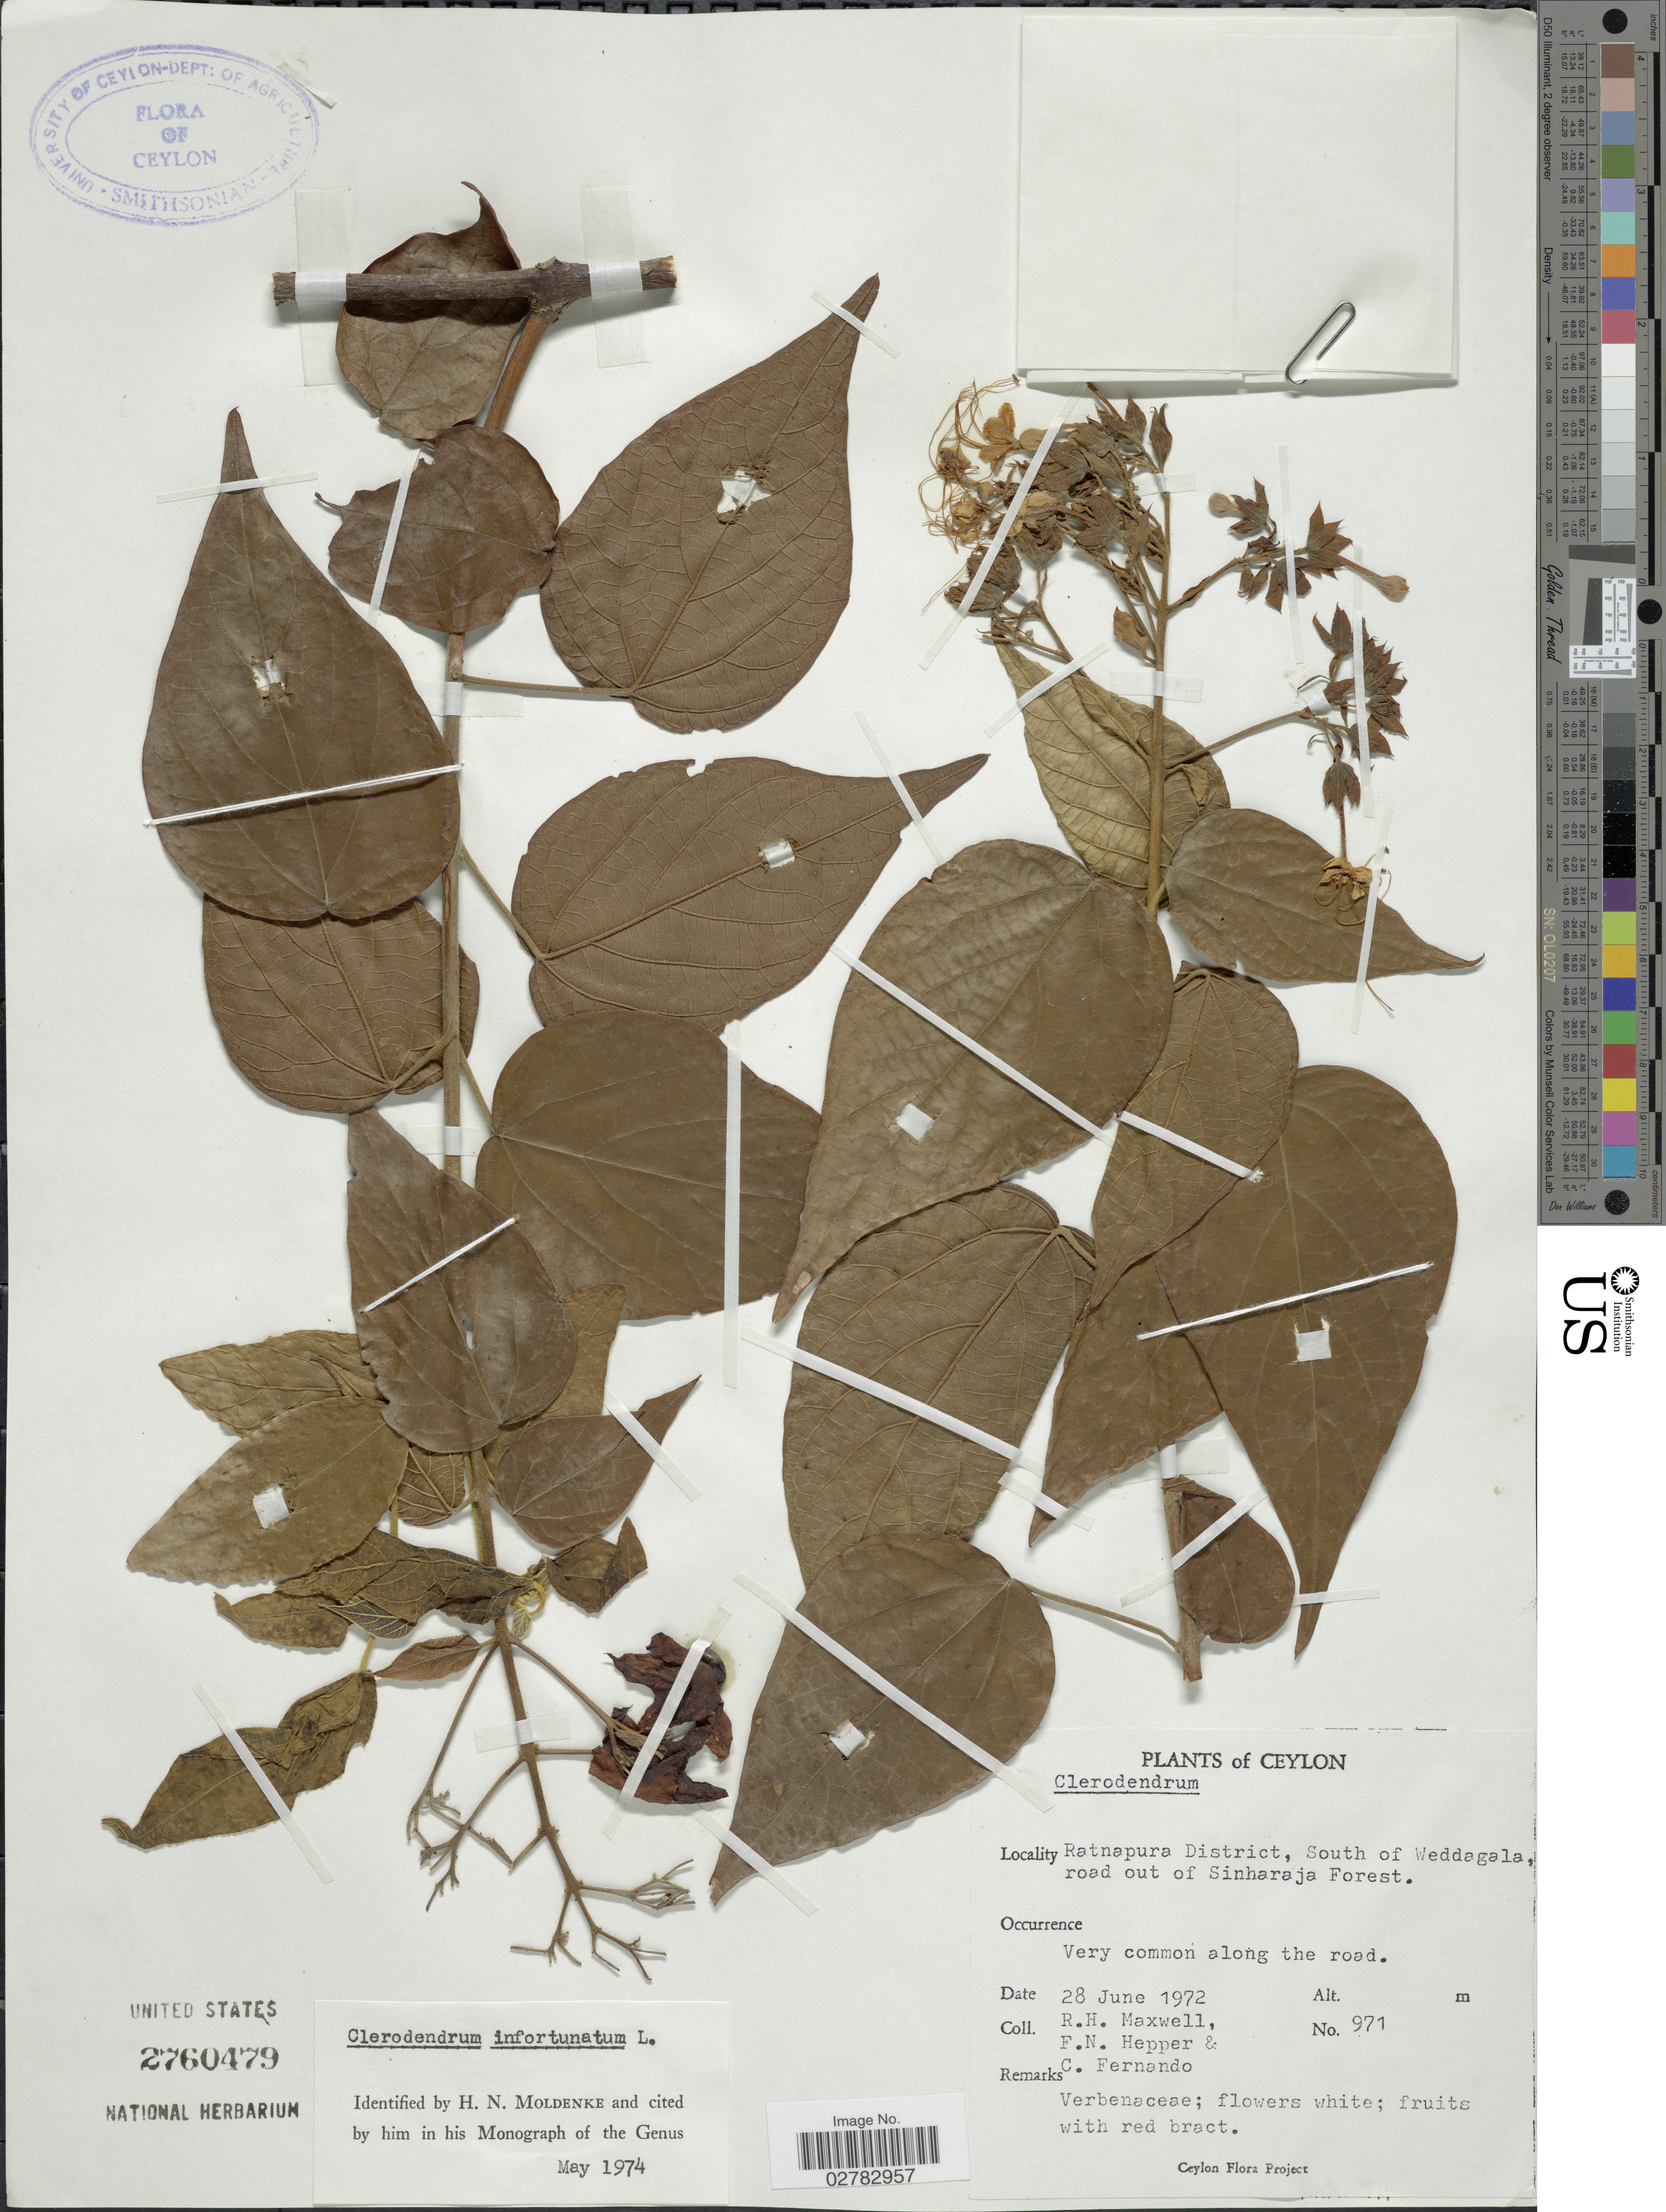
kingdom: Plantae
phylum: Tracheophyta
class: Magnoliopsida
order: Lamiales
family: Lamiaceae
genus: Clerodendrum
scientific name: Clerodendrum infortunatum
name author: L.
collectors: R. Maxwell, F. Hepper & C. Fernando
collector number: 971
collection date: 1972-06-28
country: Sri Lanka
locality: Ceylon. Ratnapura District, South of Weddagala, road out of Sinharaja Forest.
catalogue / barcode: US 2760479